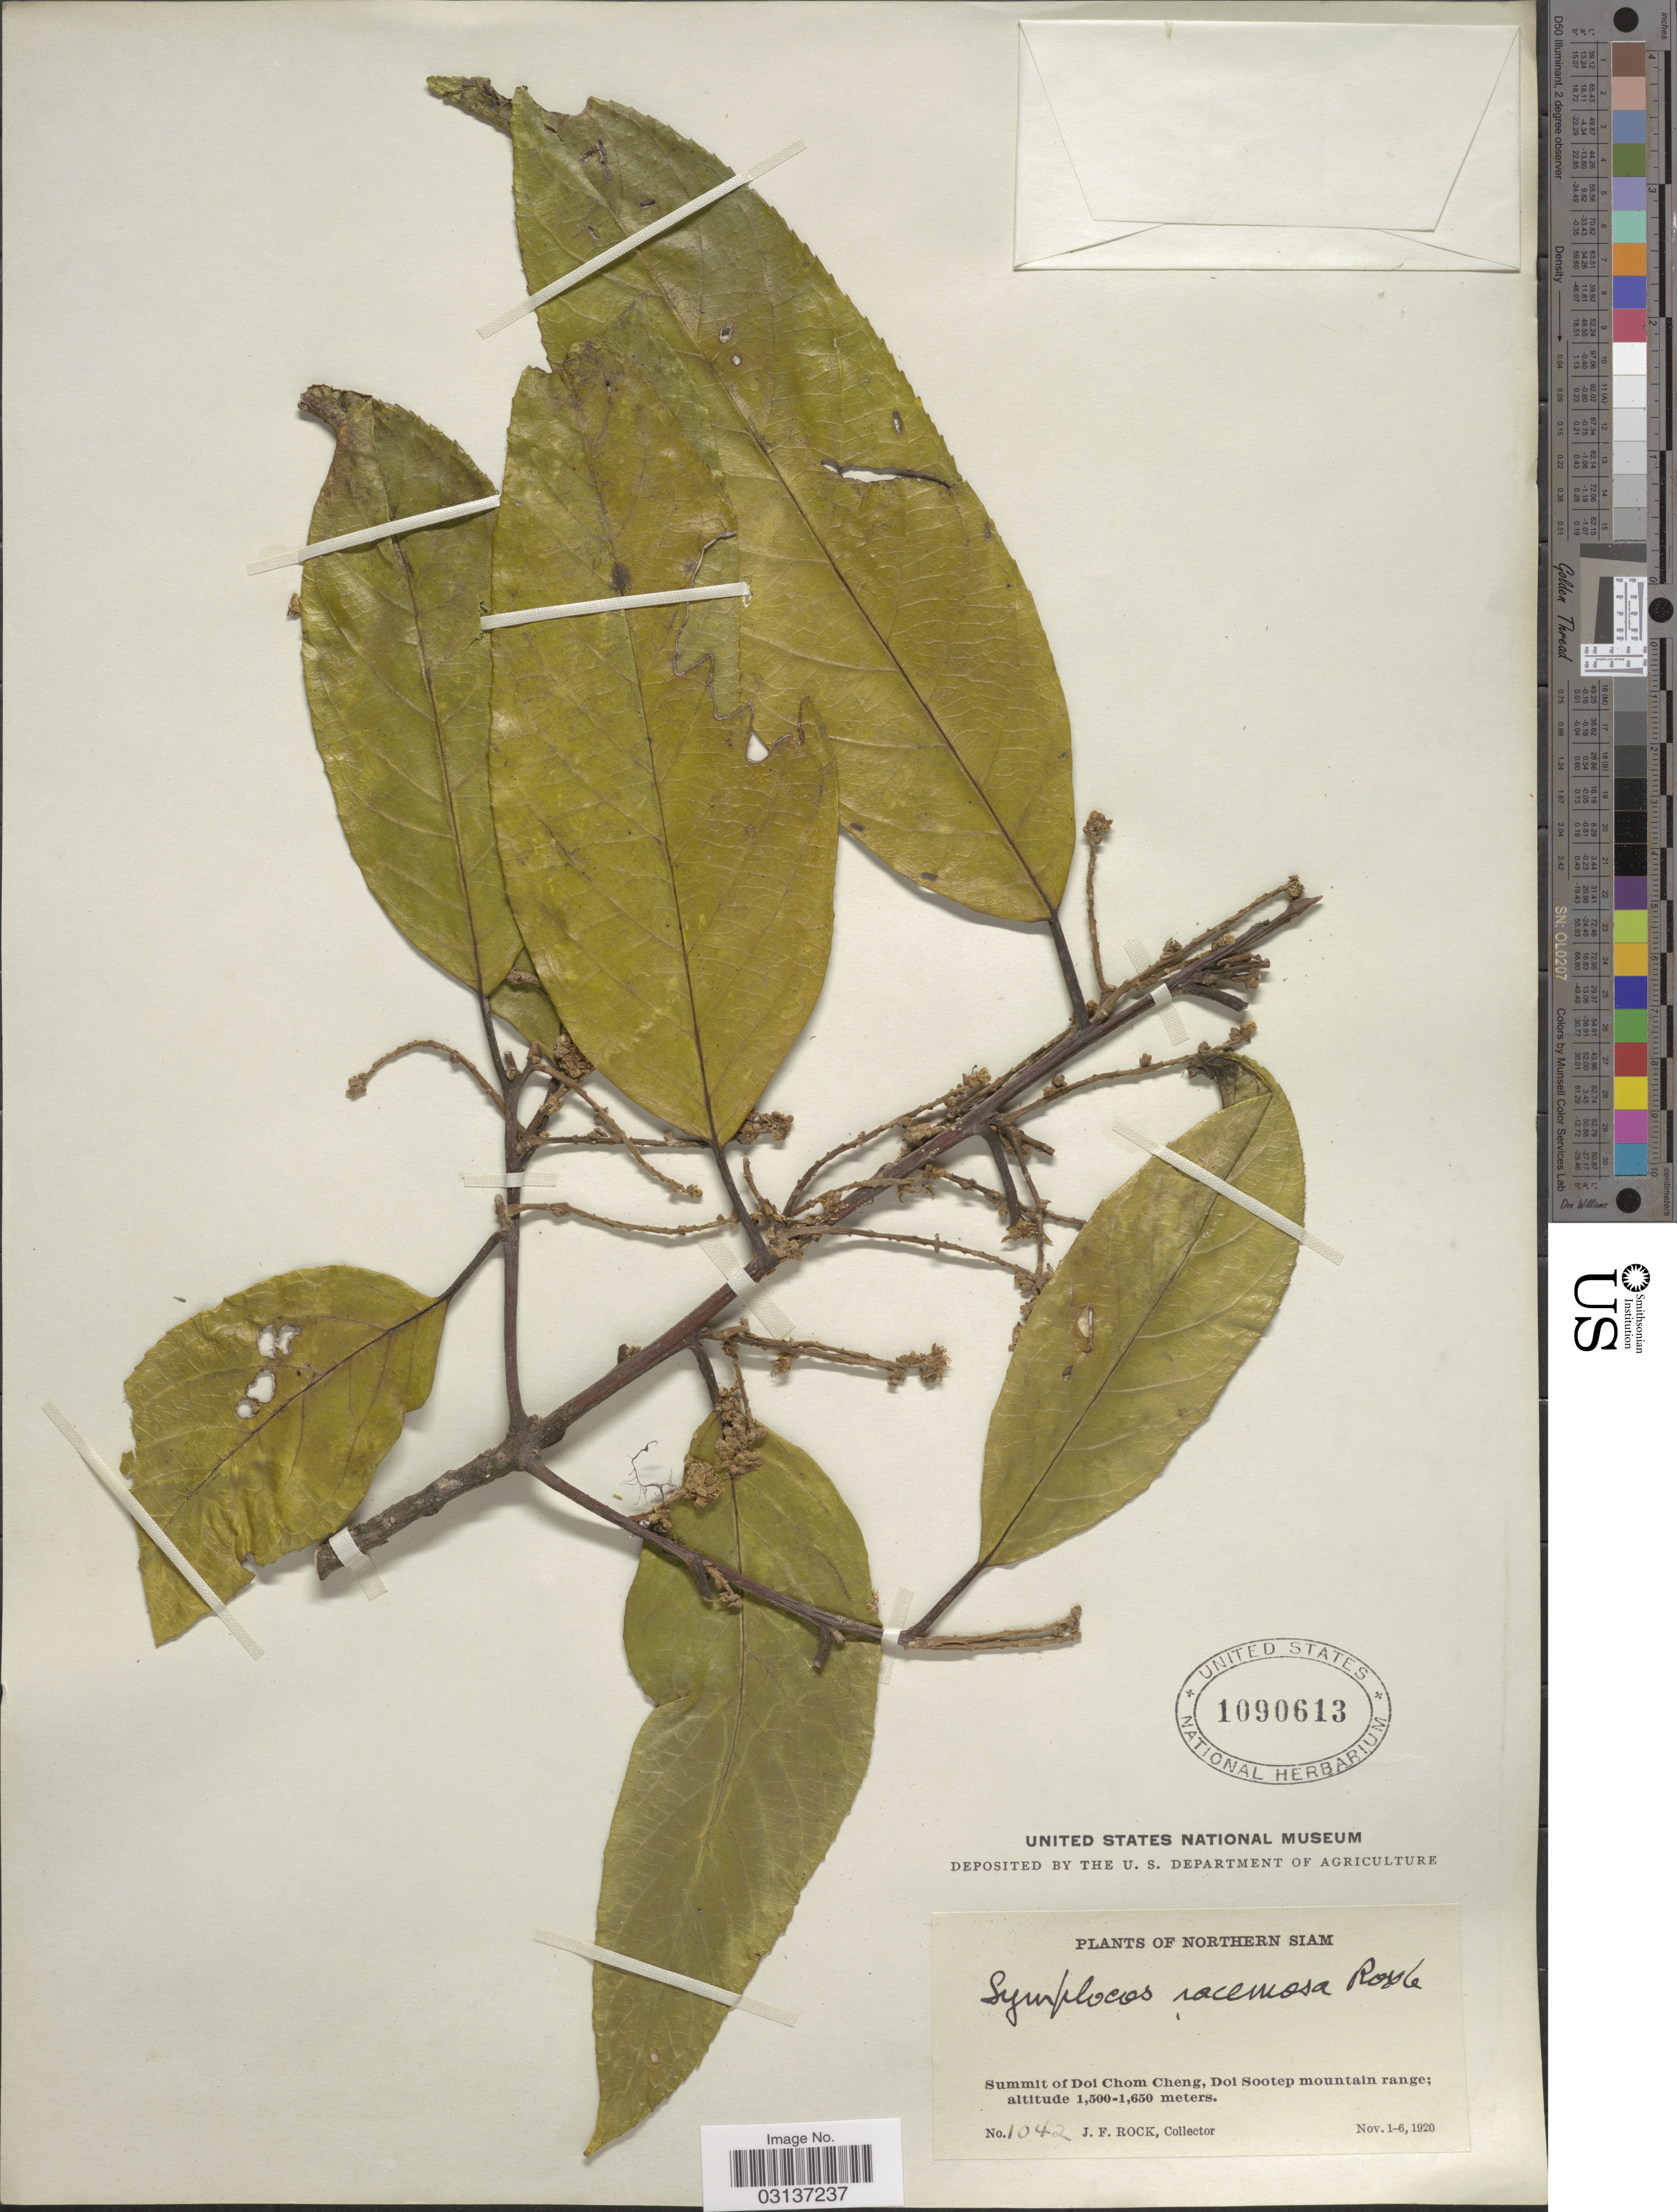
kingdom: Plantae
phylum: Tracheophyta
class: Magnoliopsida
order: Ericales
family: Symplocaceae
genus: Symplocos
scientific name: Symplocos racemosa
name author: Roxb.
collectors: J. Rock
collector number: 1042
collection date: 1920-11-01/1920-11-06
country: Thailand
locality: Northern Siam. Summit of Doi Chom Cheng, Doi Sootep mountain range.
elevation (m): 1500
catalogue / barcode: US 1090613